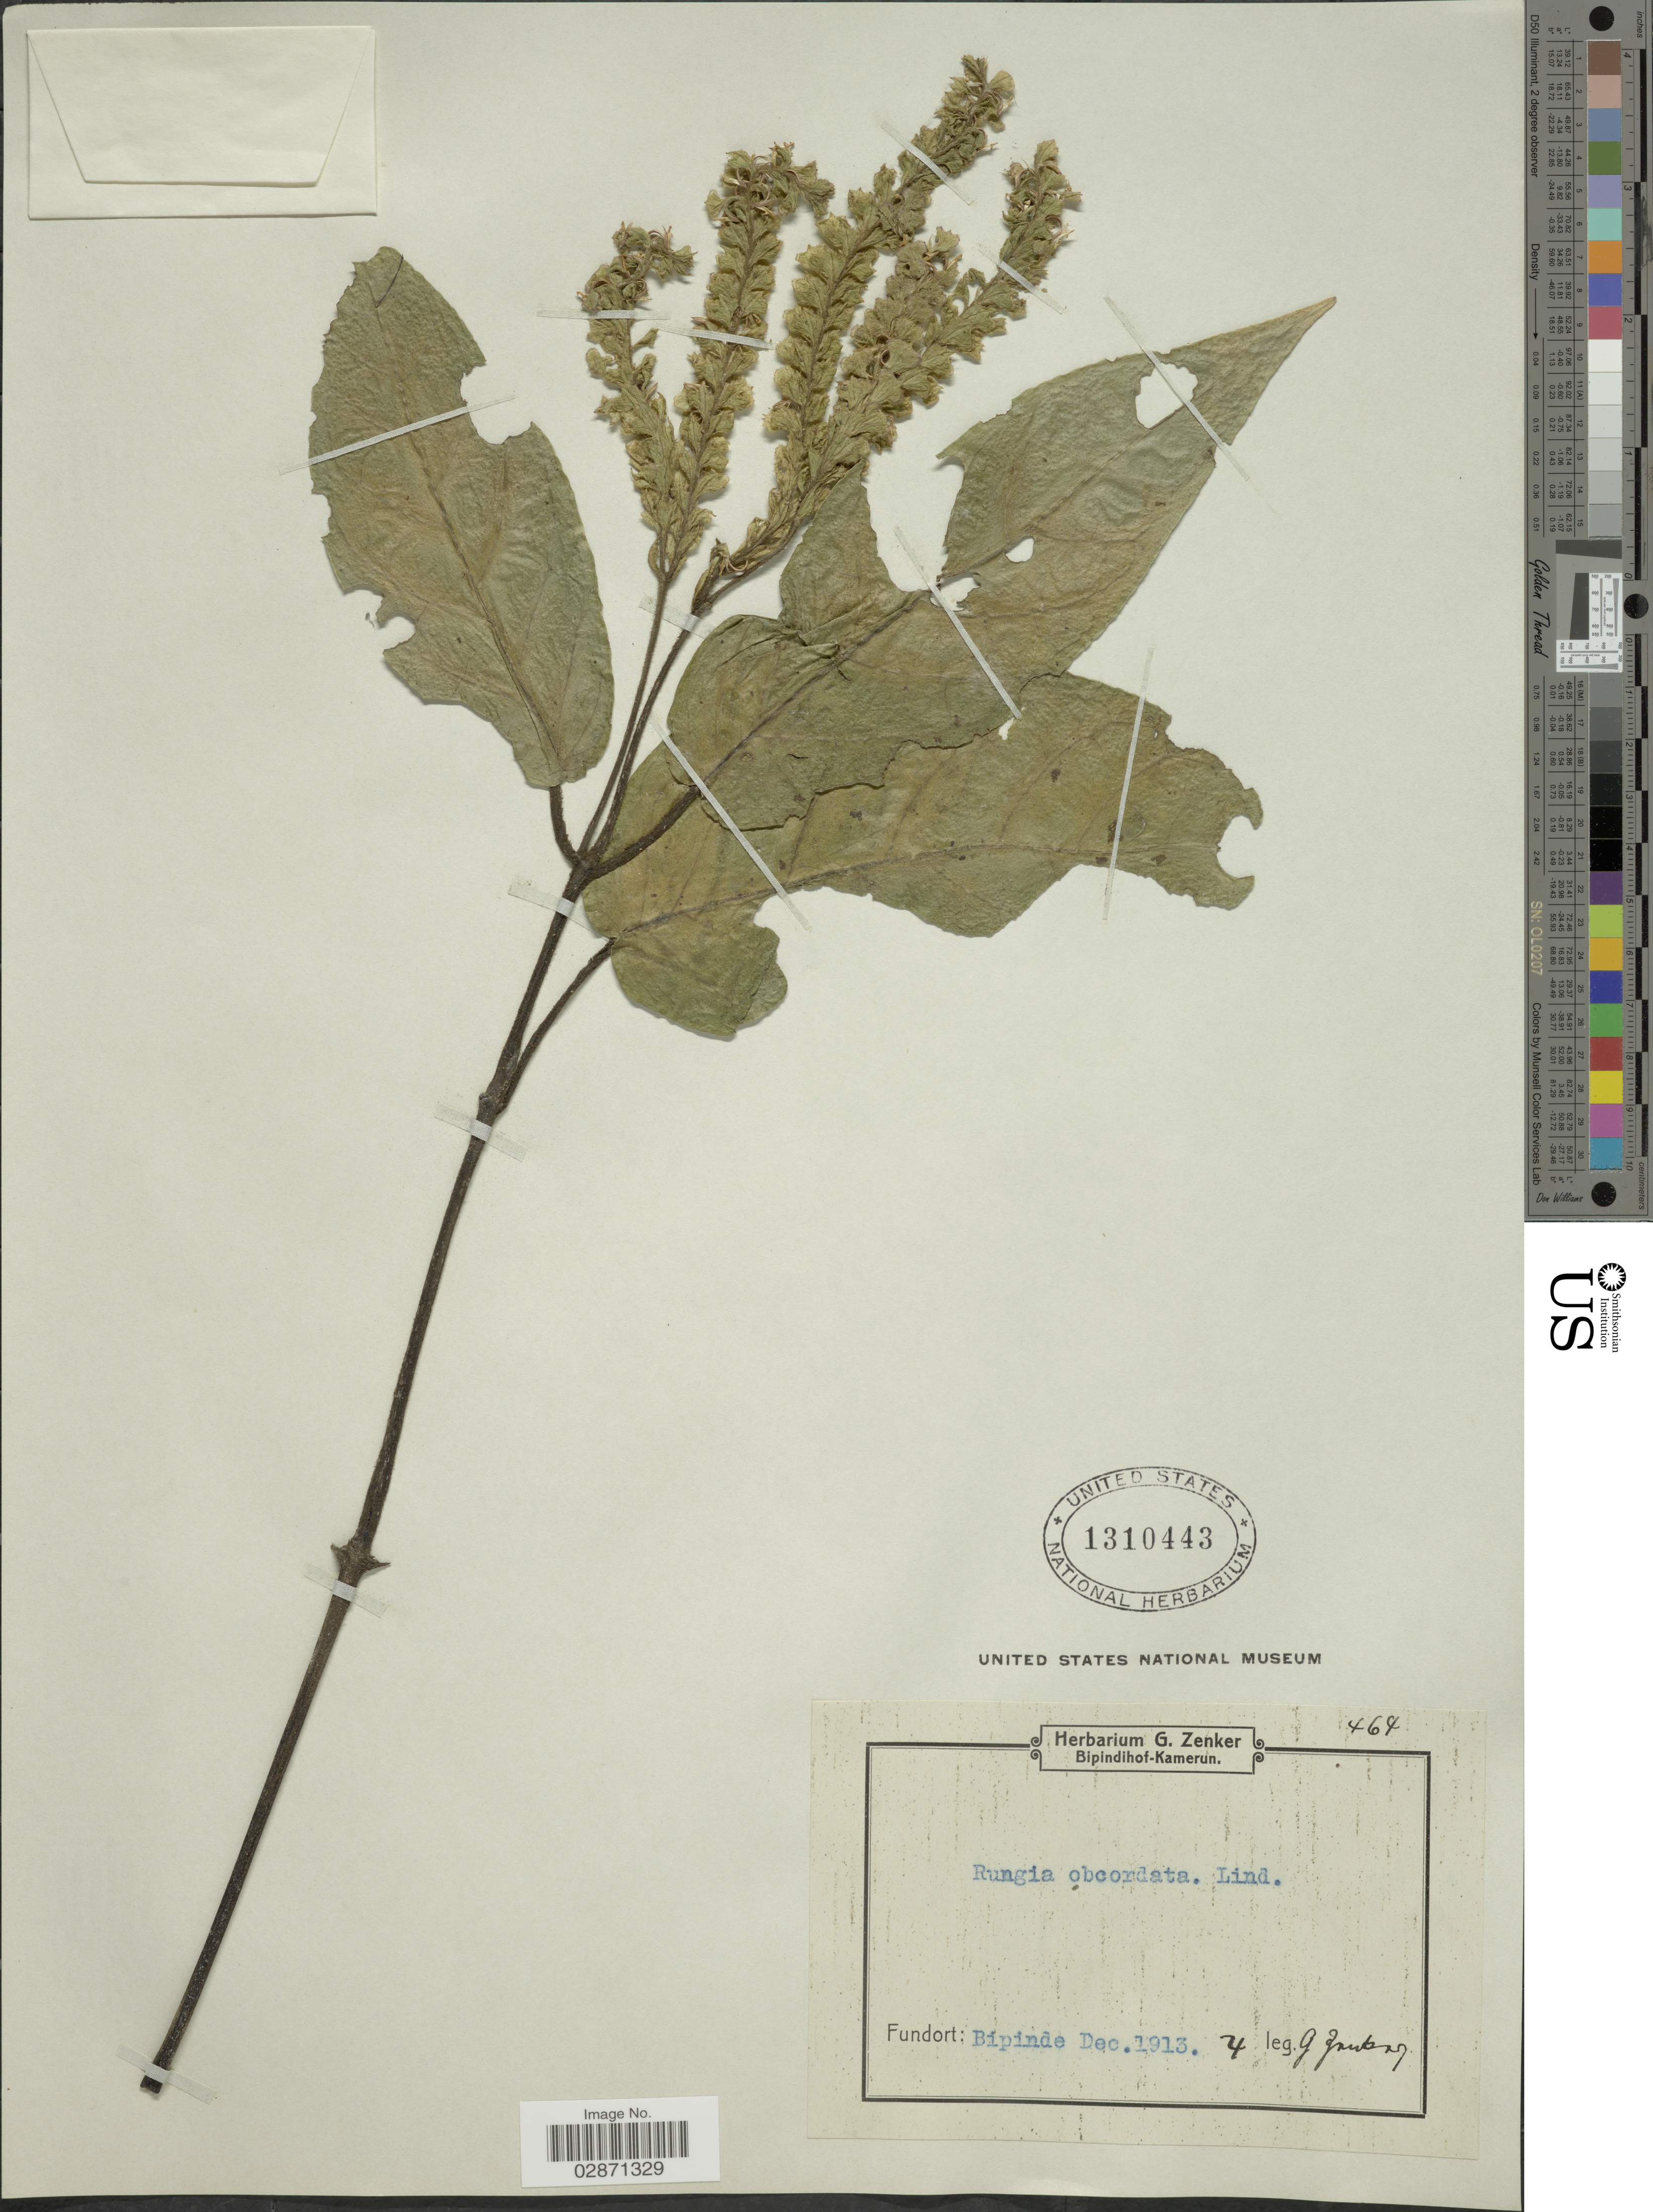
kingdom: Plantae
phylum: Tracheophyta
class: Magnoliopsida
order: Lamiales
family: Acanthaceae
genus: Rungia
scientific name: Rungia obcordata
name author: Lindau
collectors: G. A. Zenker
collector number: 464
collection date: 1913-12-04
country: Cameroon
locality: Bipinde.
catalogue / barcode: US 1310443